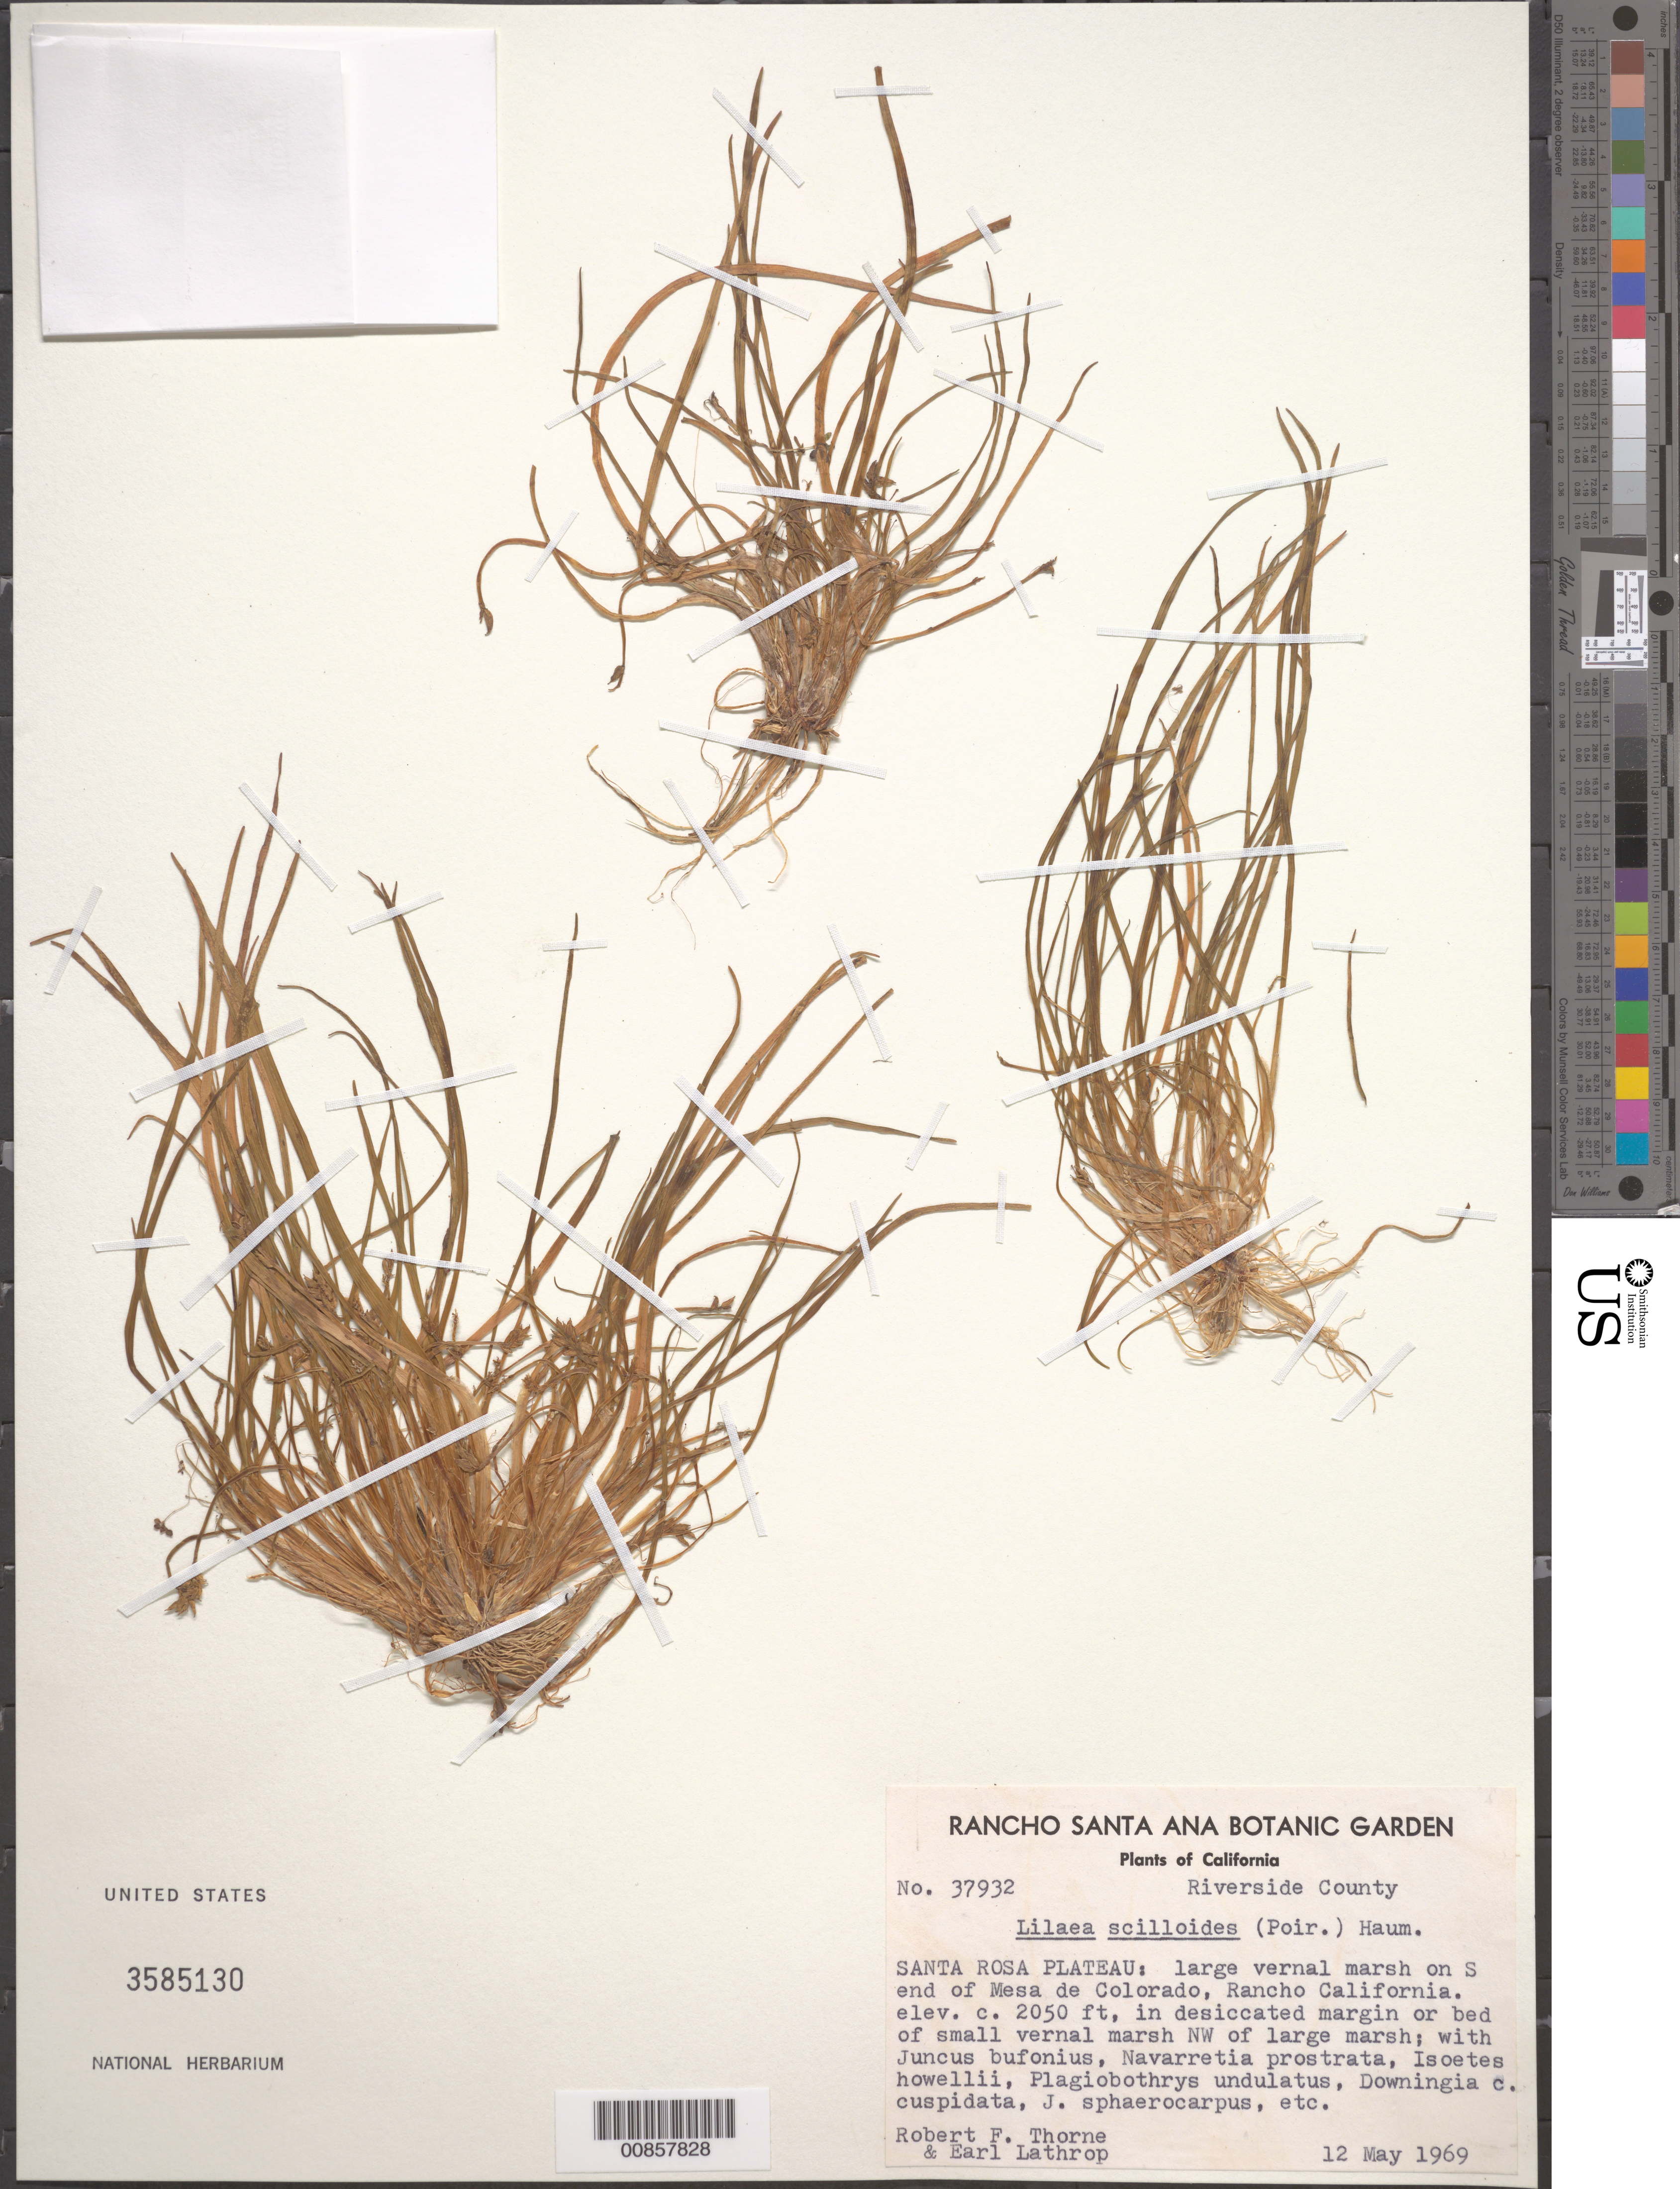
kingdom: Plantae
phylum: Tracheophyta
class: Liliopsida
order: Alismatales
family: Juncaginaceae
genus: Triglochin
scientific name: Triglochin scilloides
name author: (Poir.) Mering & Kadereit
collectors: R. F. Thorne & E. W. Lathrop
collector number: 37932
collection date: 1969-05-12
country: United States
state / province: California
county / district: Riverside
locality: Santa Rosa Plateau. S end of Mesa de Colorado, Rancho California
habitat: In desiccated margin or bed of small vernal marsh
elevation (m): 625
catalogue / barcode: US 3585130